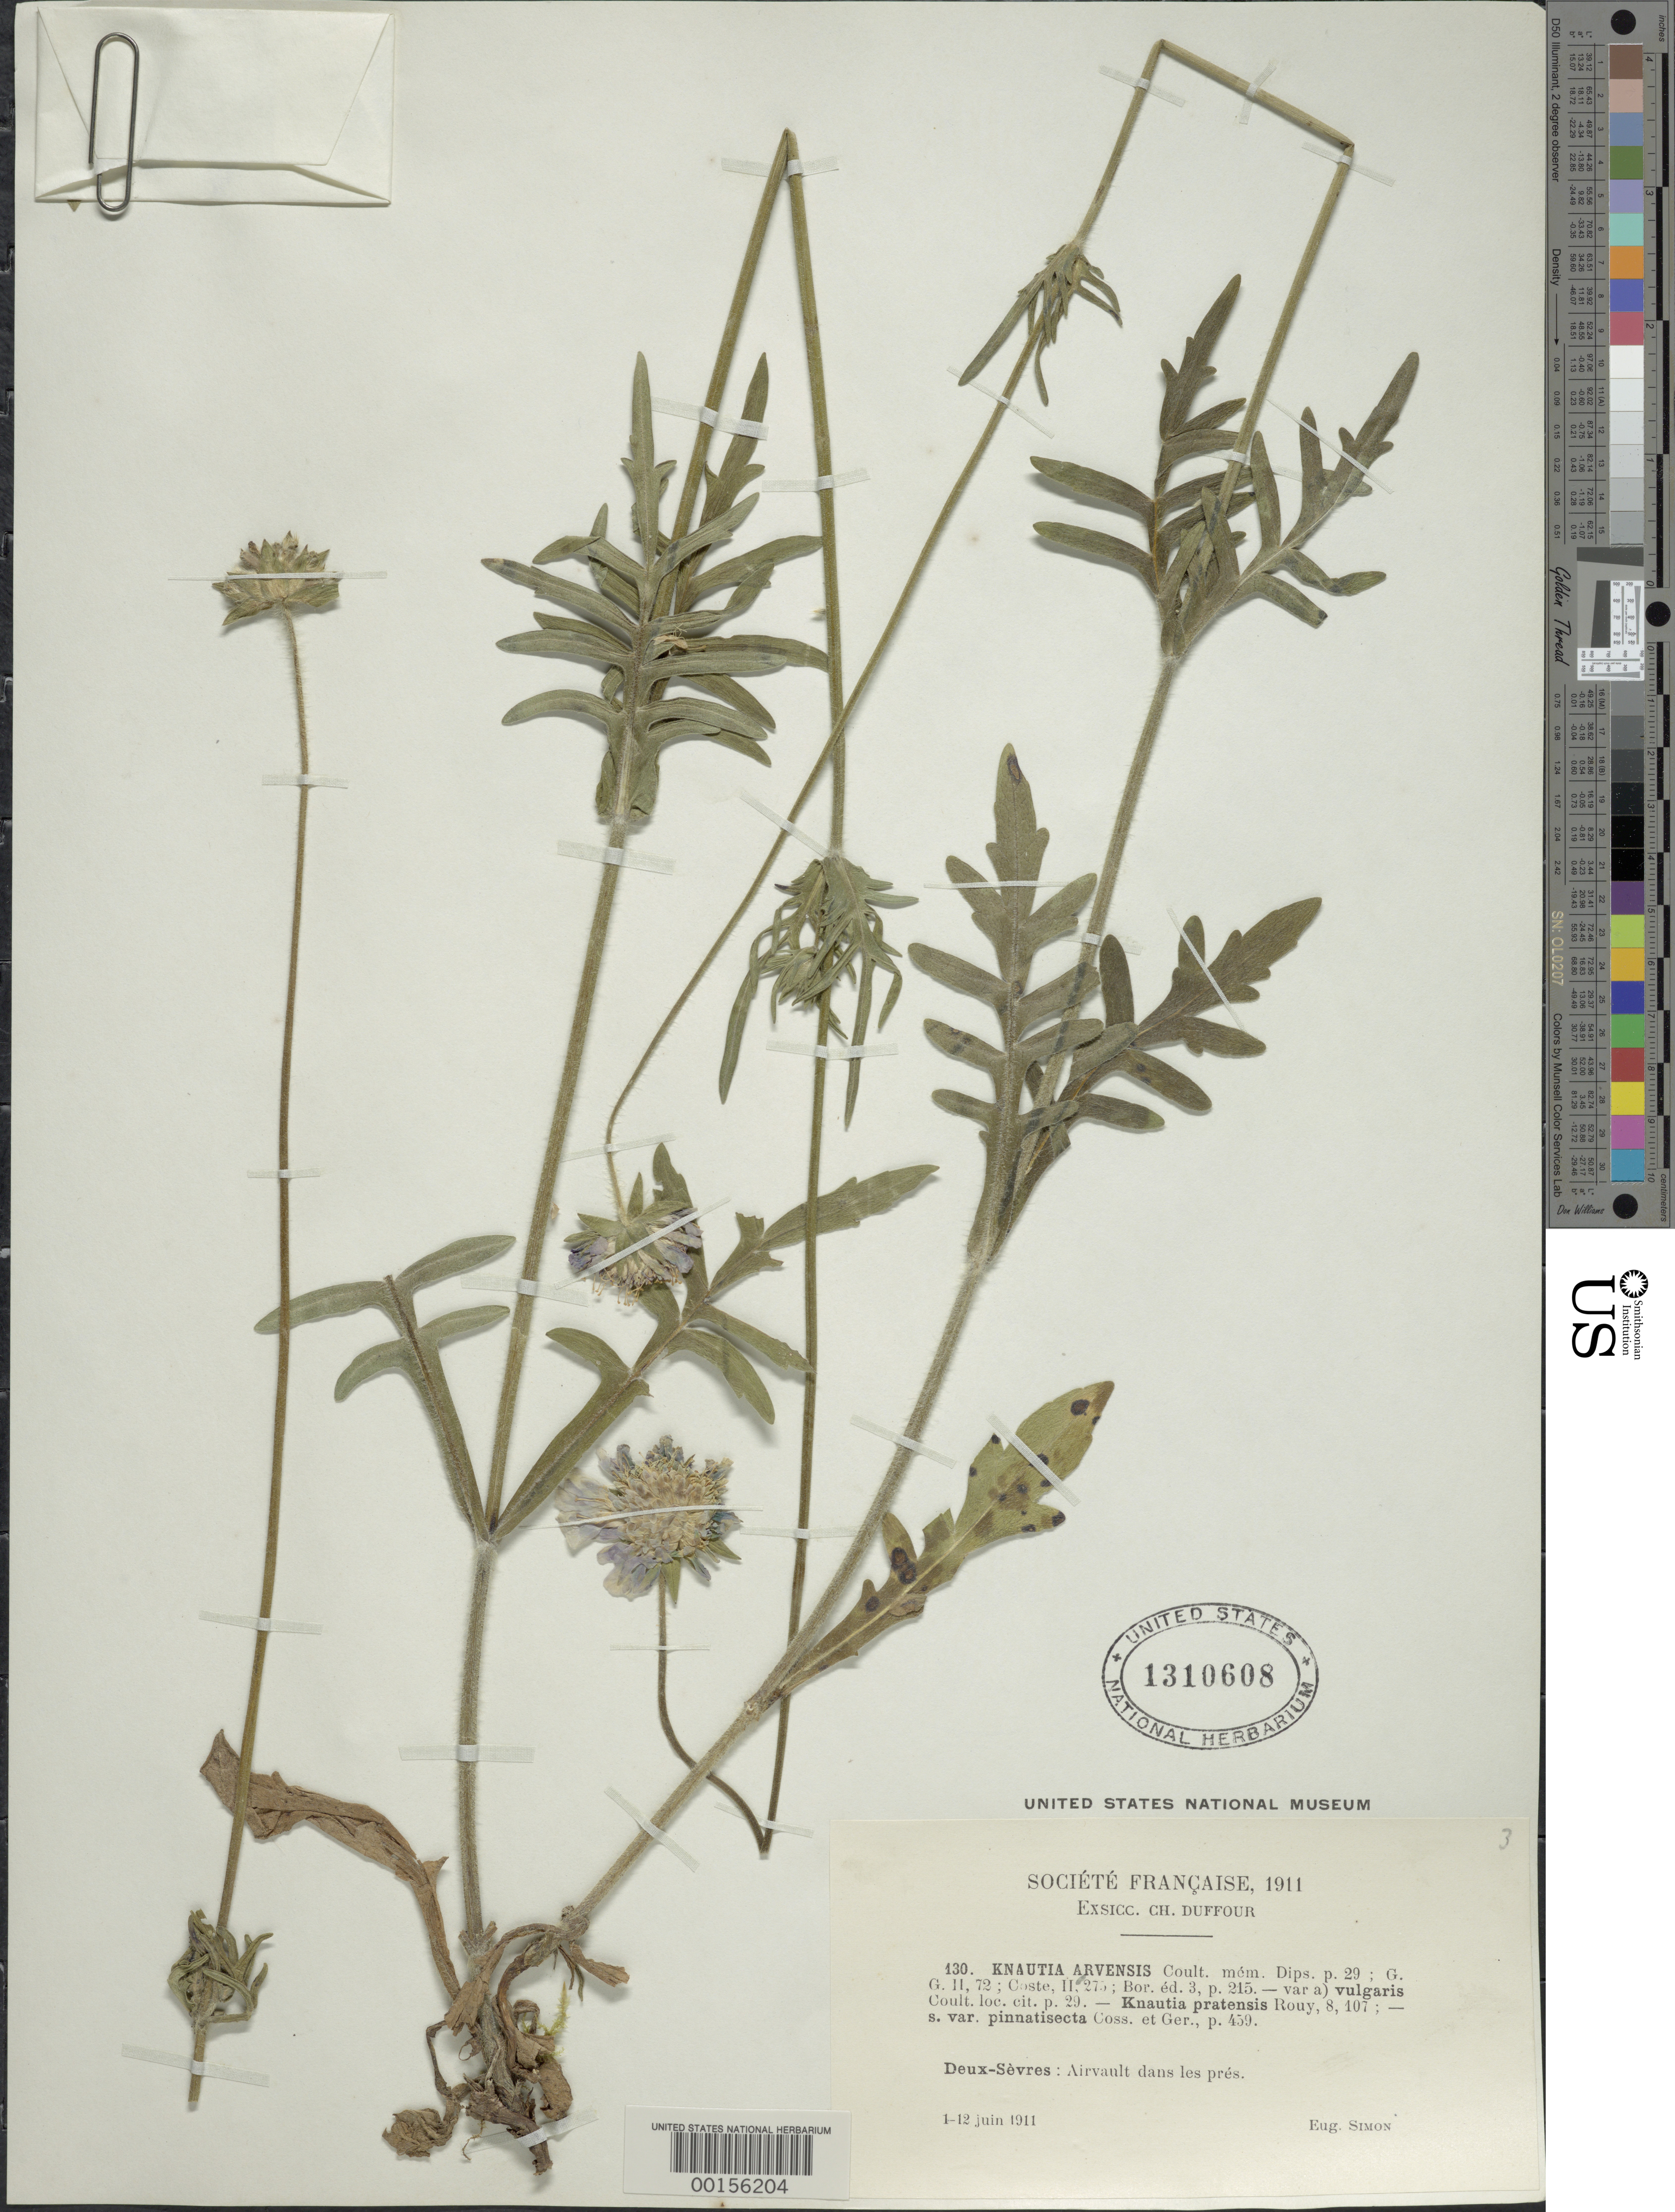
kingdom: Plantae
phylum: Tracheophyta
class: Magnoliopsida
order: Dipsacales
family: Caprifoliaceae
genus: Knautia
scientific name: Knautia arvensis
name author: (L.) Coult.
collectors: E. Simon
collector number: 130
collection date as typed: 01 Jun 1911 to 12 Jun 1911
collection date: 1911-06-01/1911-06-12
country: France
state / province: Nouvelle-Aquitaine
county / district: Deux-Sèvres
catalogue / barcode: US 1310608